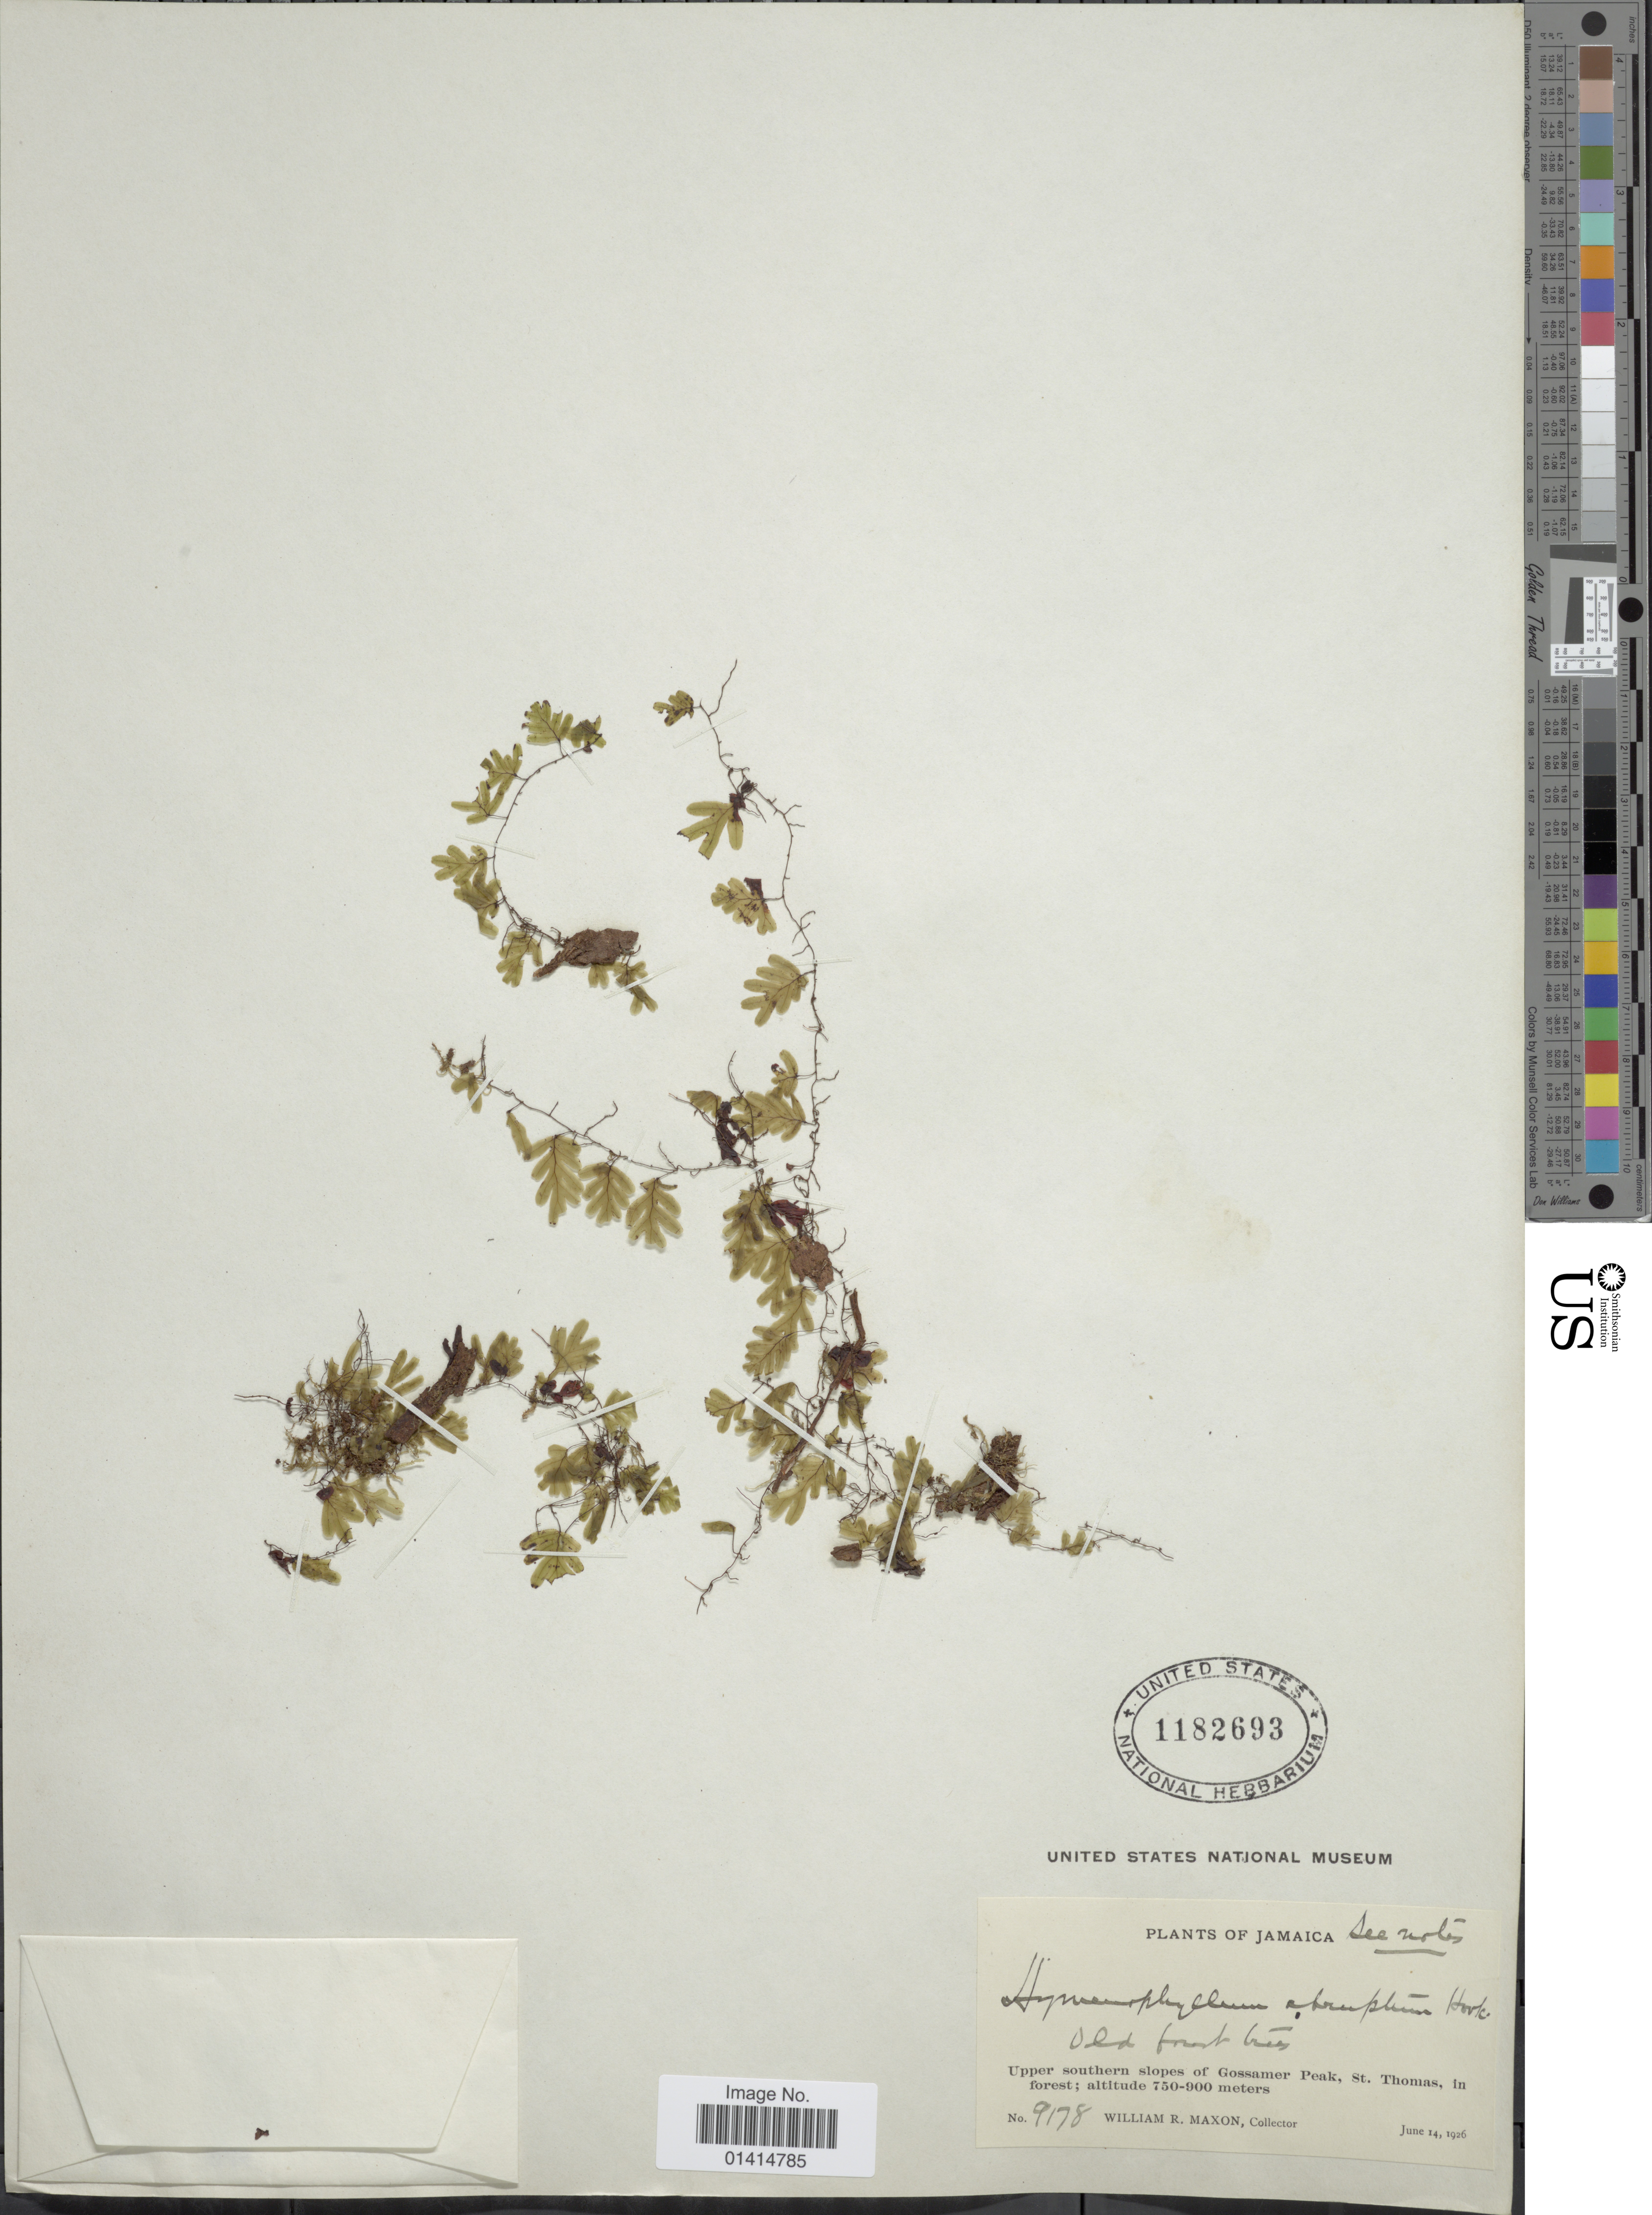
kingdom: Plantae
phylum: Tracheophyta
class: Polypodiopsida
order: Hymenophyllales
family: Hymenophyllaceae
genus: Hymenophyllum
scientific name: Hymenophyllum abruptum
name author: Hook.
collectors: W. R. Maxon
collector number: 9178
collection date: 1926-06-14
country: Jamaica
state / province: Saint Thomas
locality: Upper southern slopes of Gossamer Peak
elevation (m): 750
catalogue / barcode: US 1182693